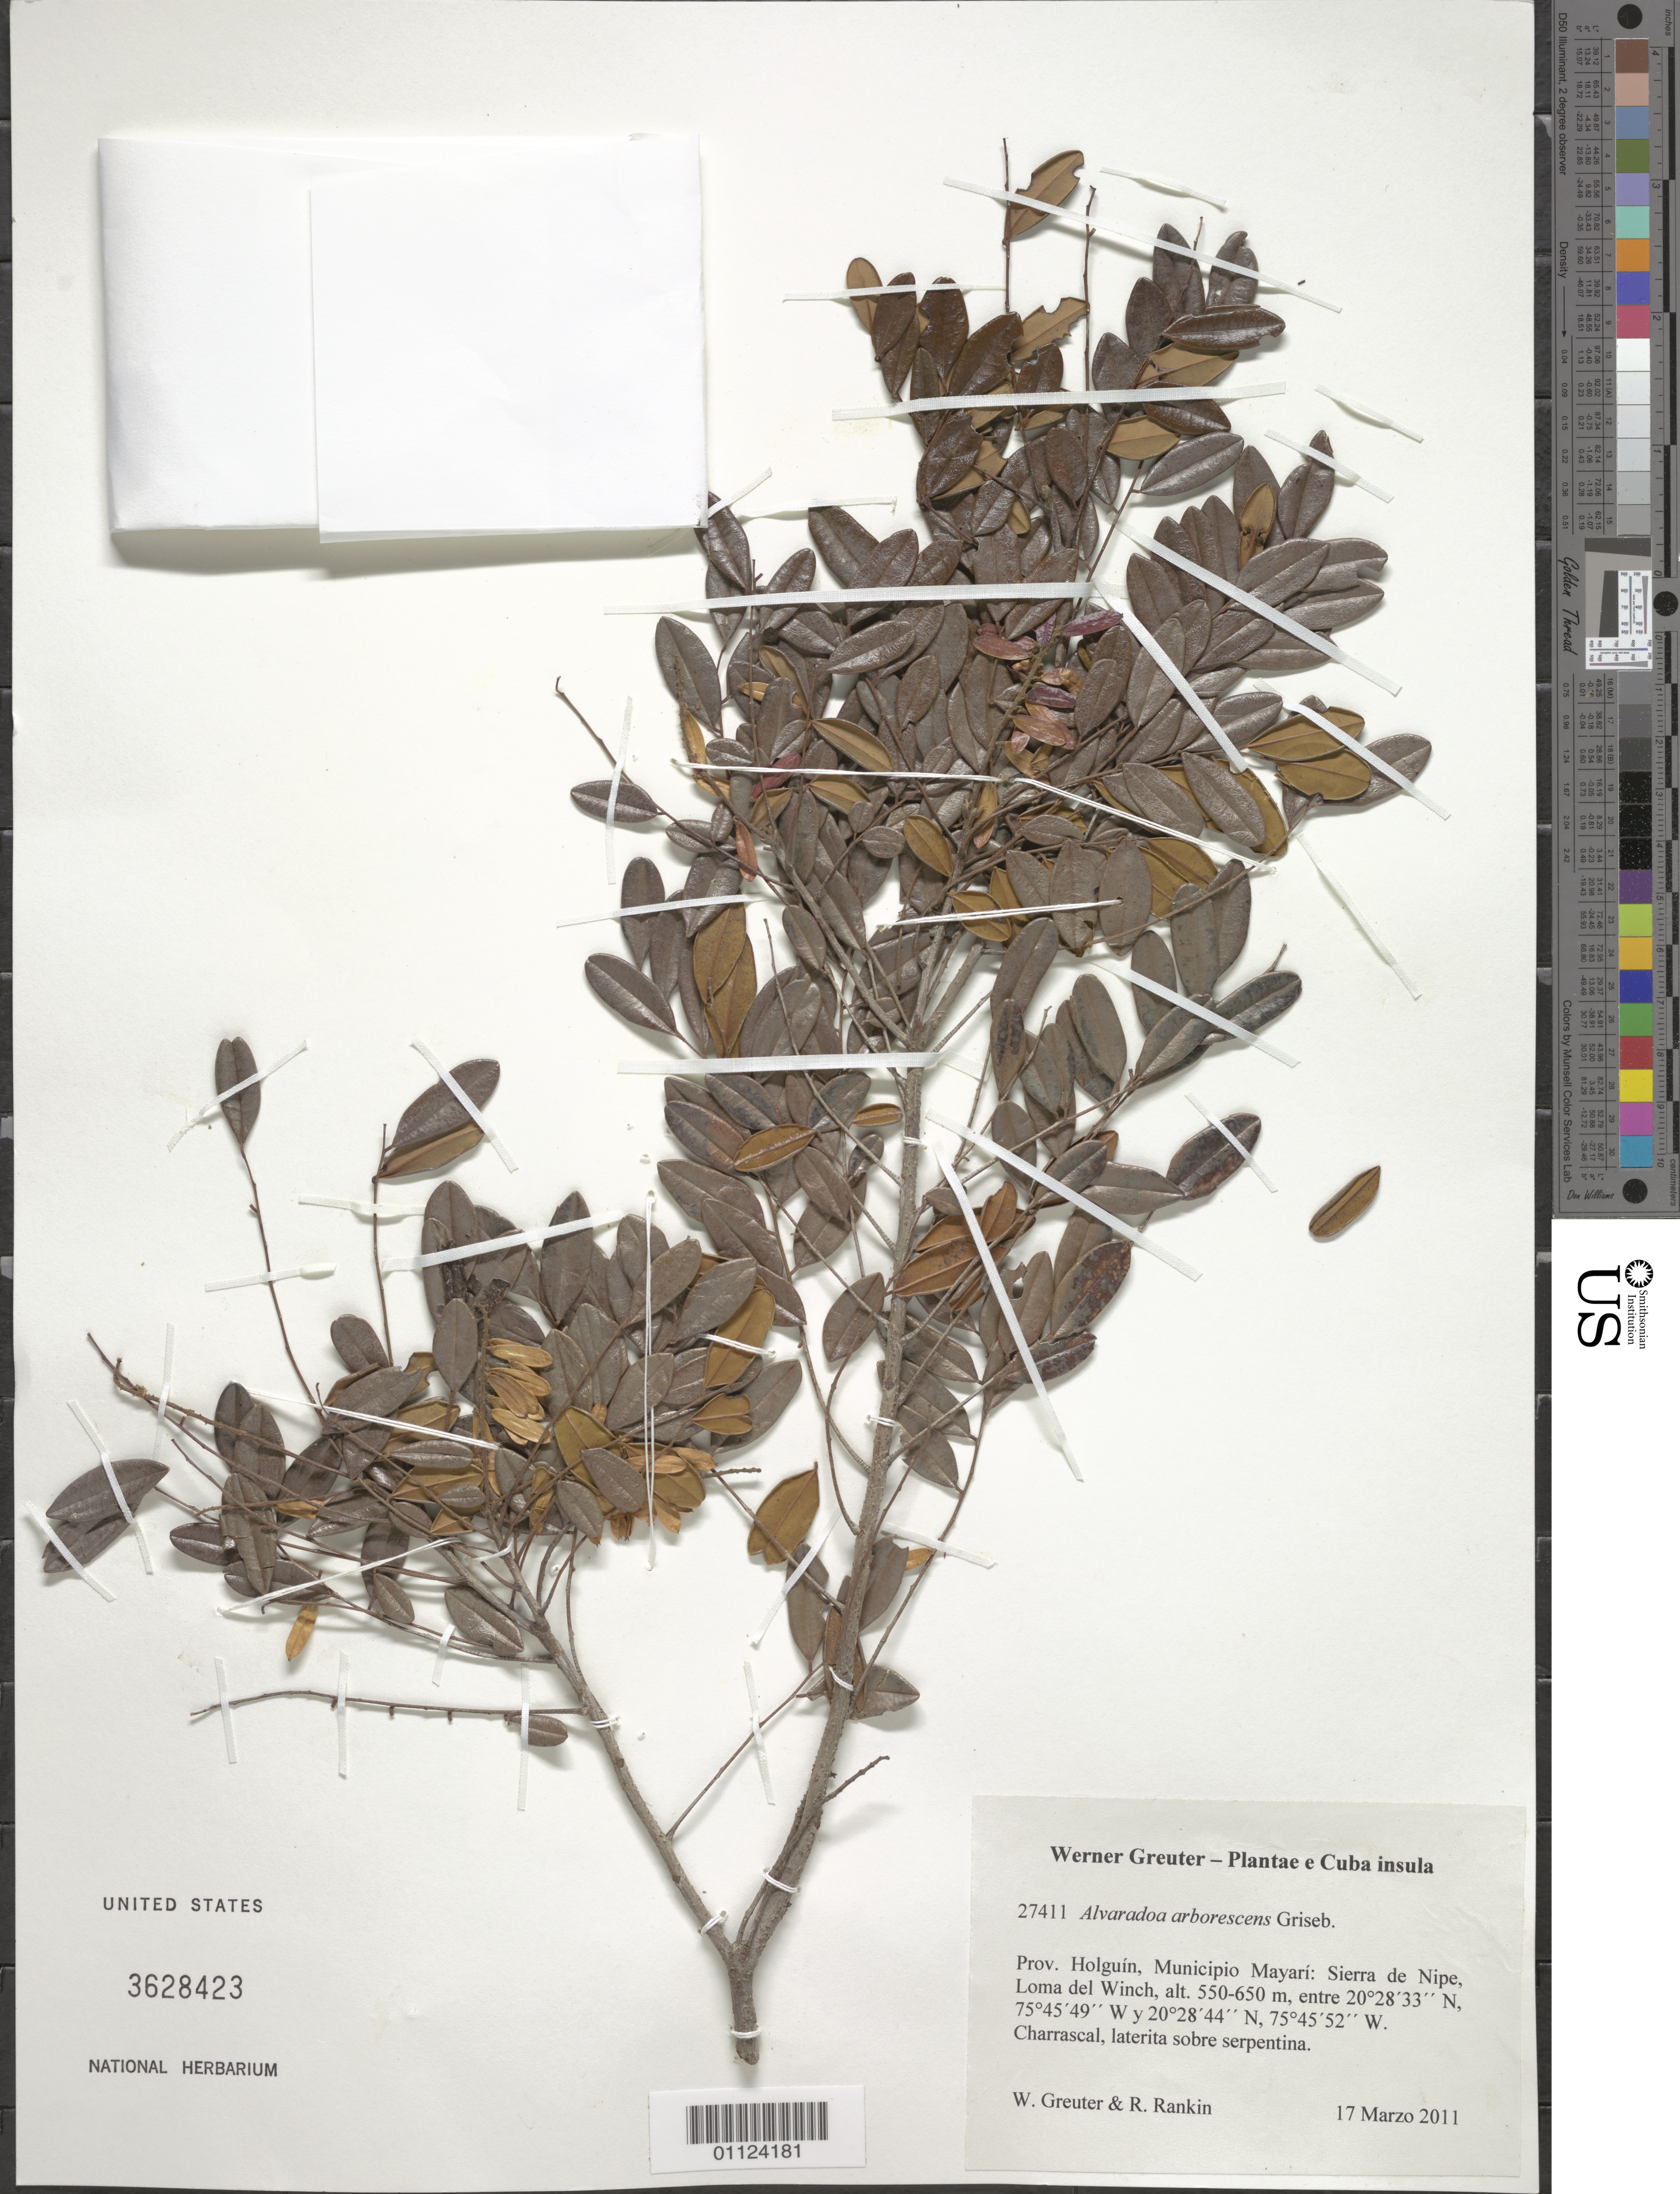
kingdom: Plantae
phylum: Tracheophyta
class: Magnoliopsida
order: Picramniales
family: Picramniaceae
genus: Alvaradoa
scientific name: Alvaradoa arborescens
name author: C. Wright in Griseb.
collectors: W. Greuter & R. Rankin Rodriguez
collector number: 27411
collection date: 2011-03-17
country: Cuba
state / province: Holguín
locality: Municipio Mayarí: Sierra de Nipe, Loma del Winch.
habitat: Pinares sobre laterita.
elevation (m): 550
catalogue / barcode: US 3628423